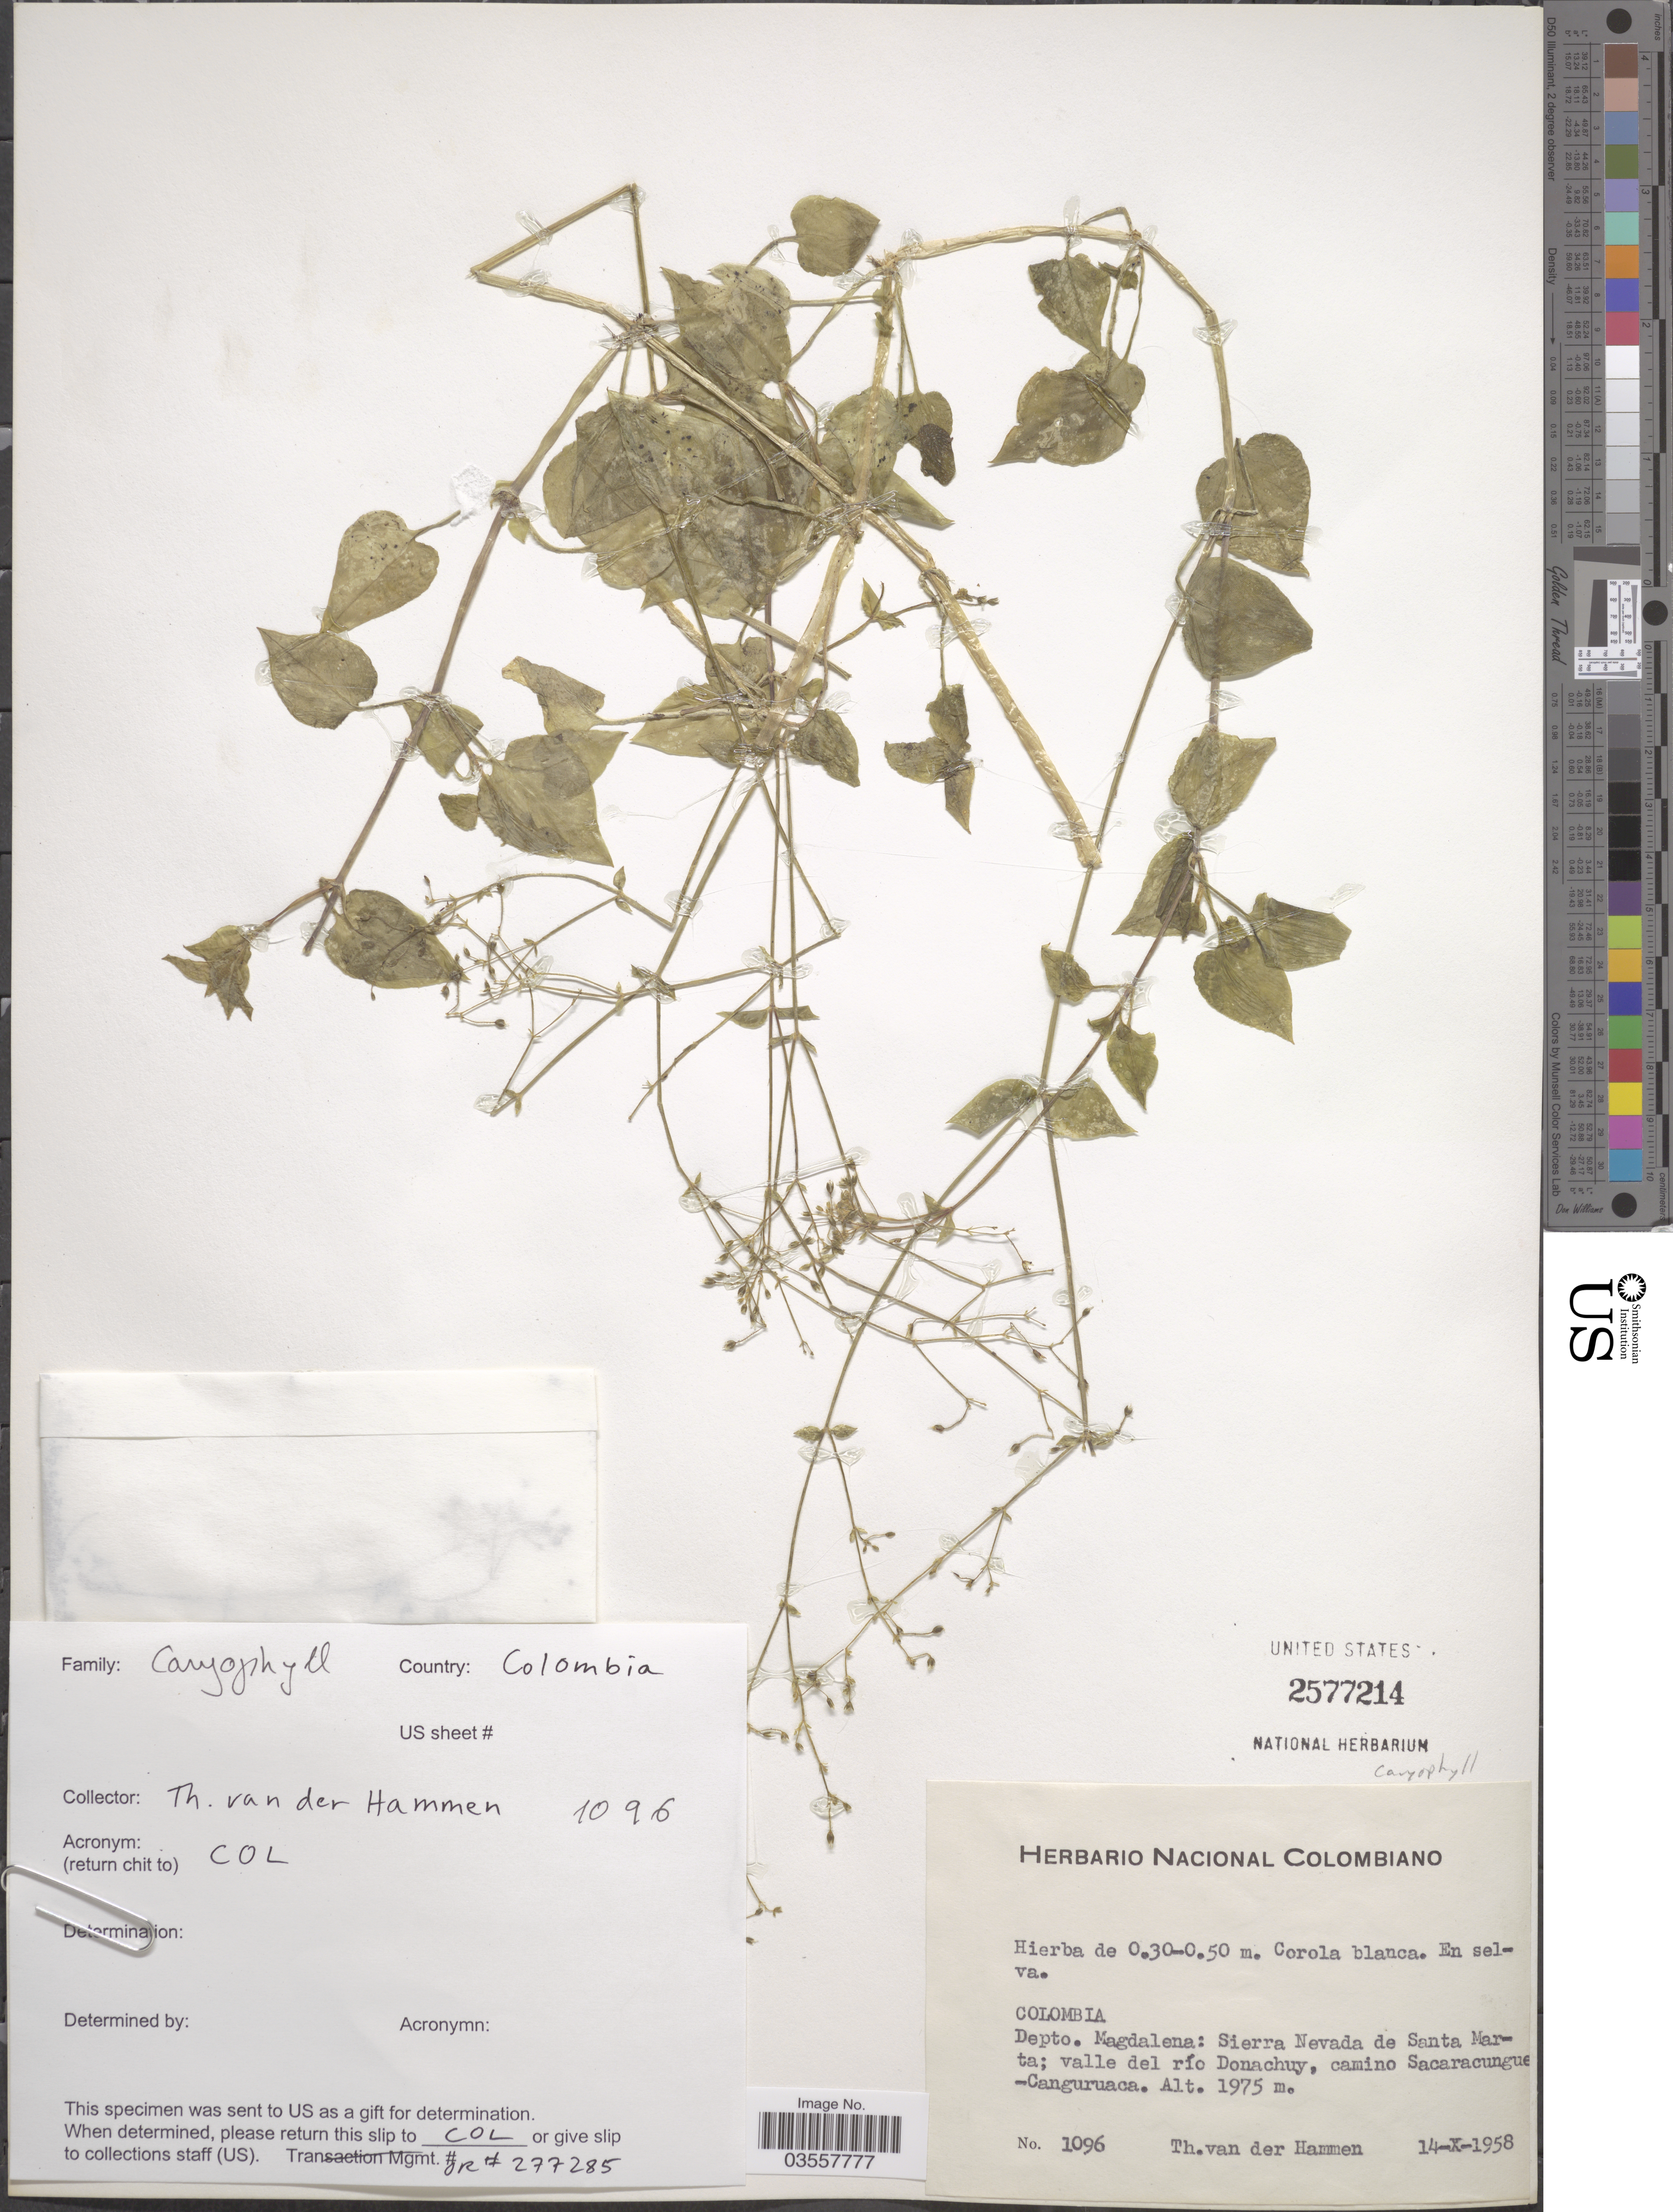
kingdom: Plantae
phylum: Tracheophyta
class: Magnoliopsida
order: Caryophyllales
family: Caryophyllaceae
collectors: T. Van der Hammen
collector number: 1096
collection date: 1958-10-14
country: Colombia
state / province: Magdalena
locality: Depto. Magdalena: Sierra Nevada de Santa Marta; valle del río Donachuy, camino Sacaracungue -Canguruaca.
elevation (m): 1975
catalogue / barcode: US 2577214